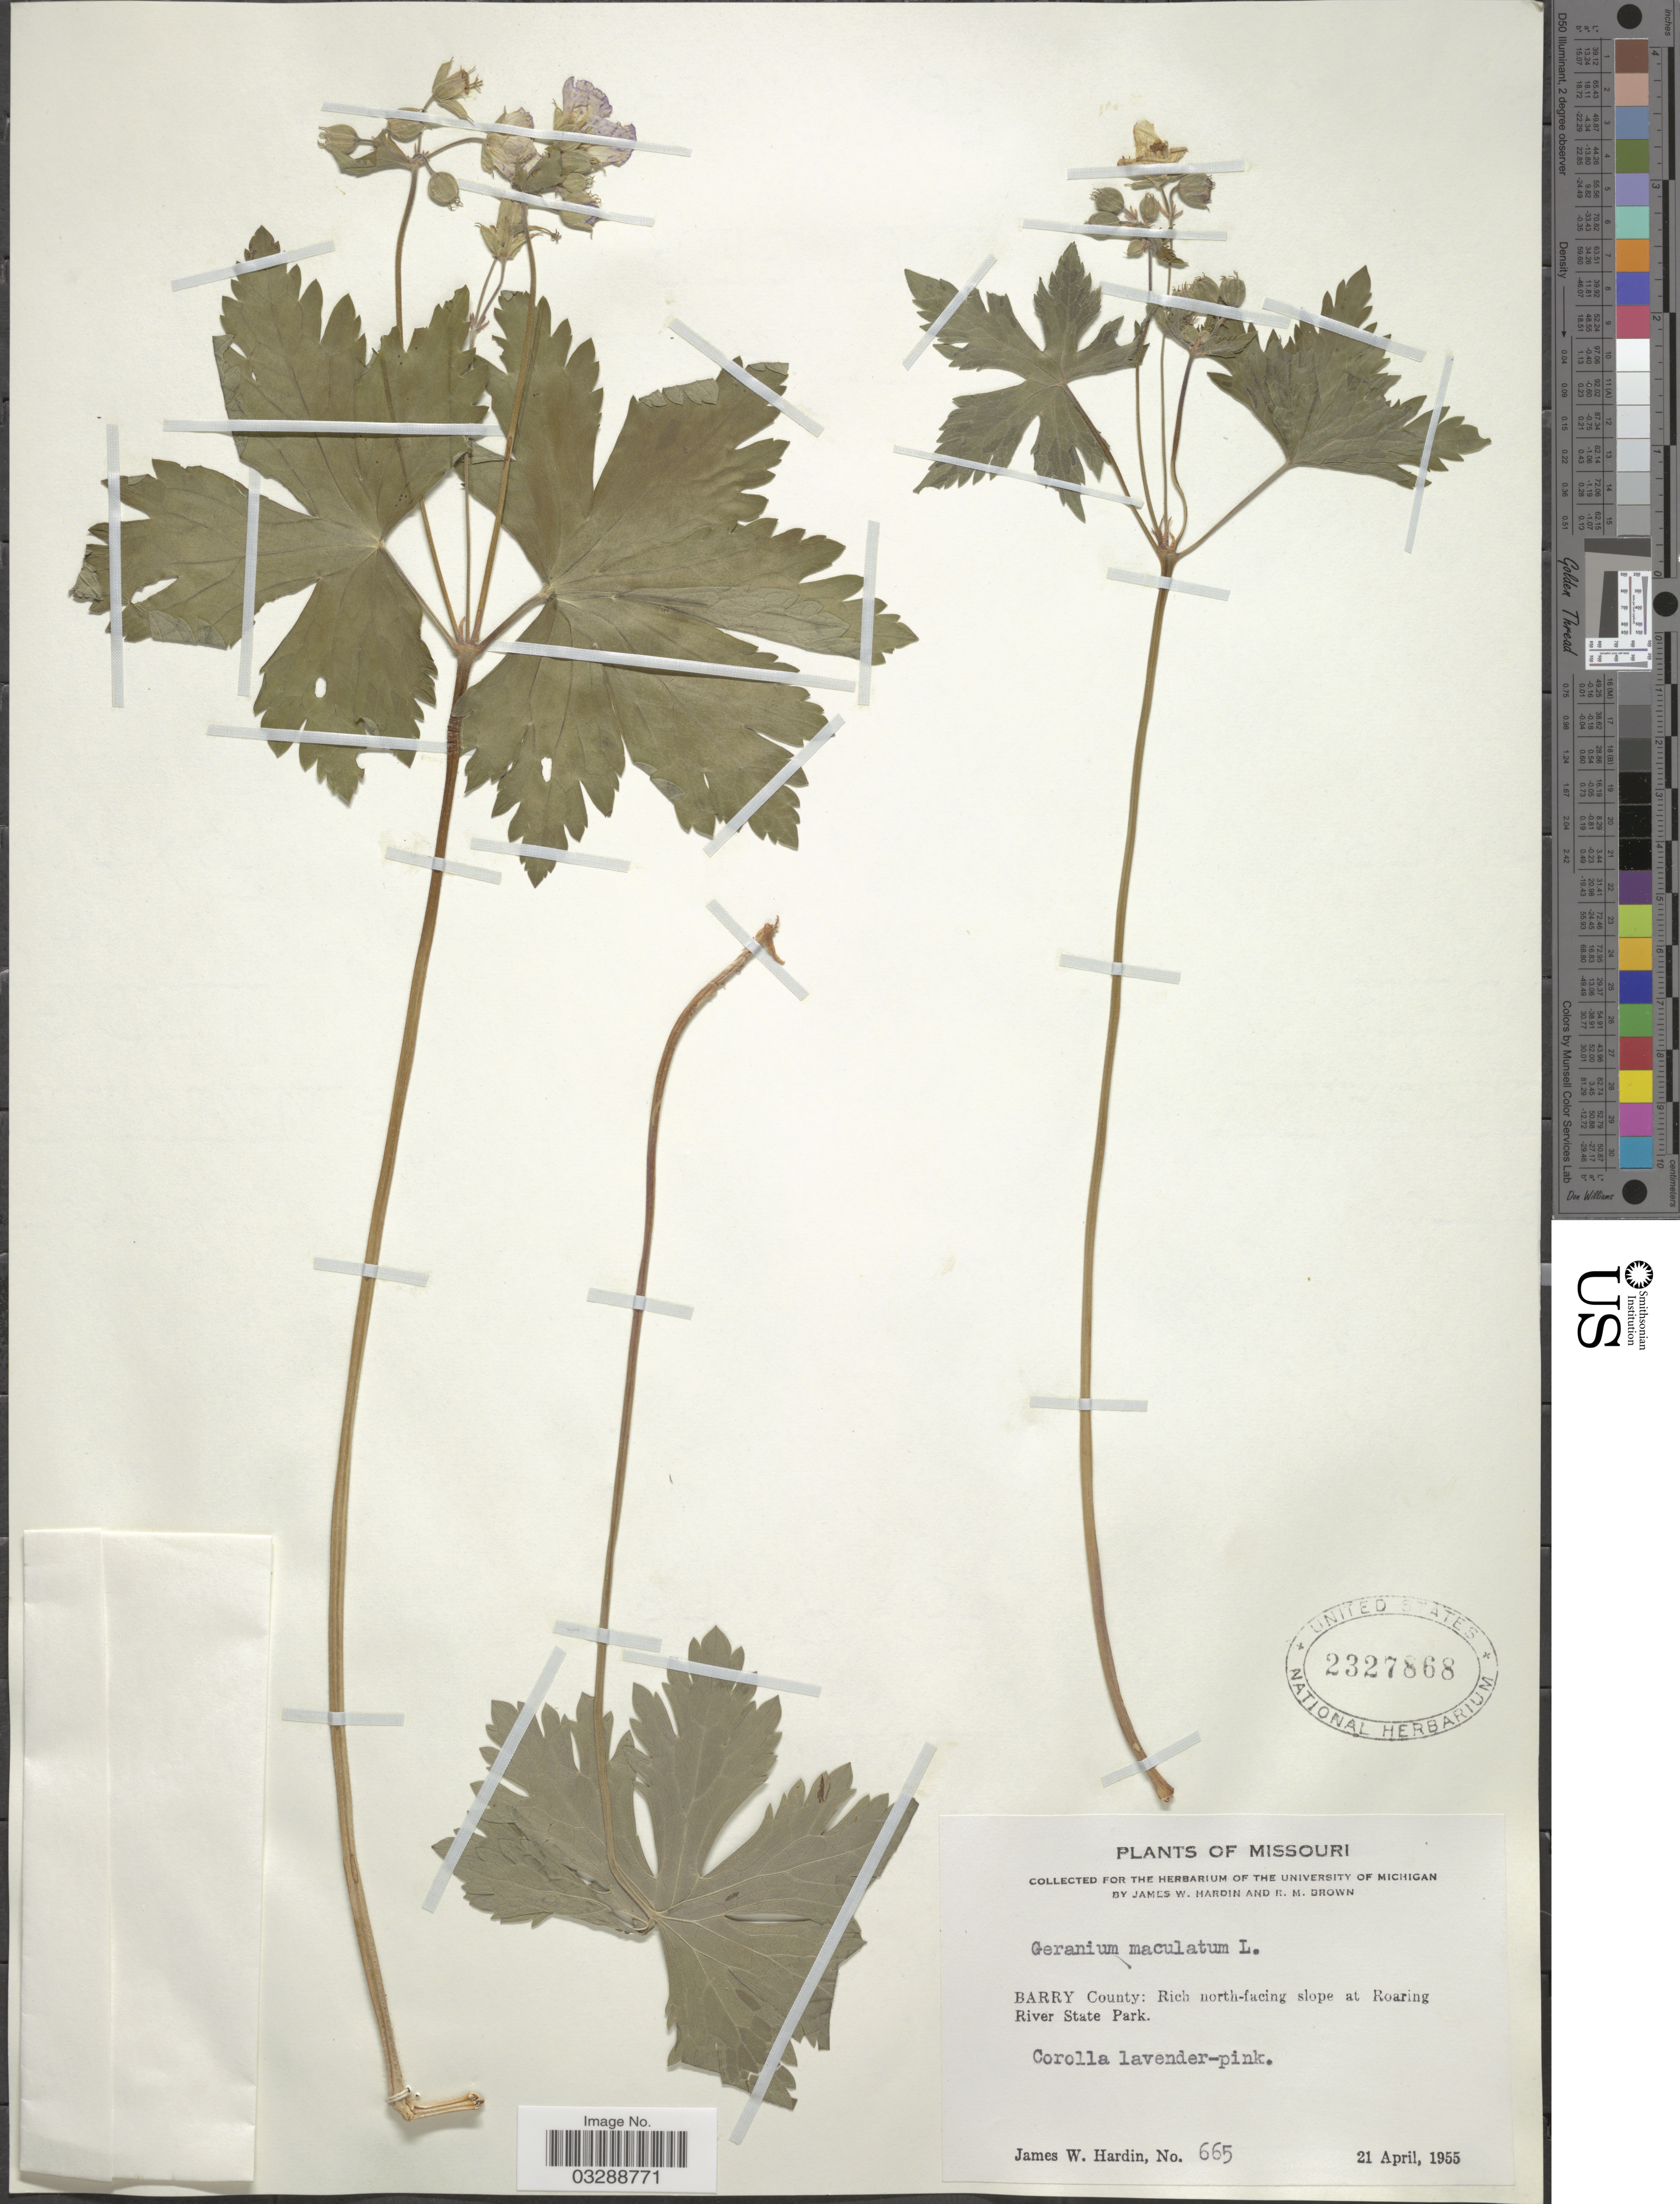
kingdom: Plantae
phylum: Tracheophyta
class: Magnoliopsida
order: Geraniales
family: Geraniaceae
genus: Geranium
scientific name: Geranium maculatum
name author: L.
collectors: J. W. Hardin & R. Brown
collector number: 665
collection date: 1955-04-21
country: United States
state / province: Missouri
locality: Barry County: Rich north-facing slope at Roaring River State Park.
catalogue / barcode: US 2327868